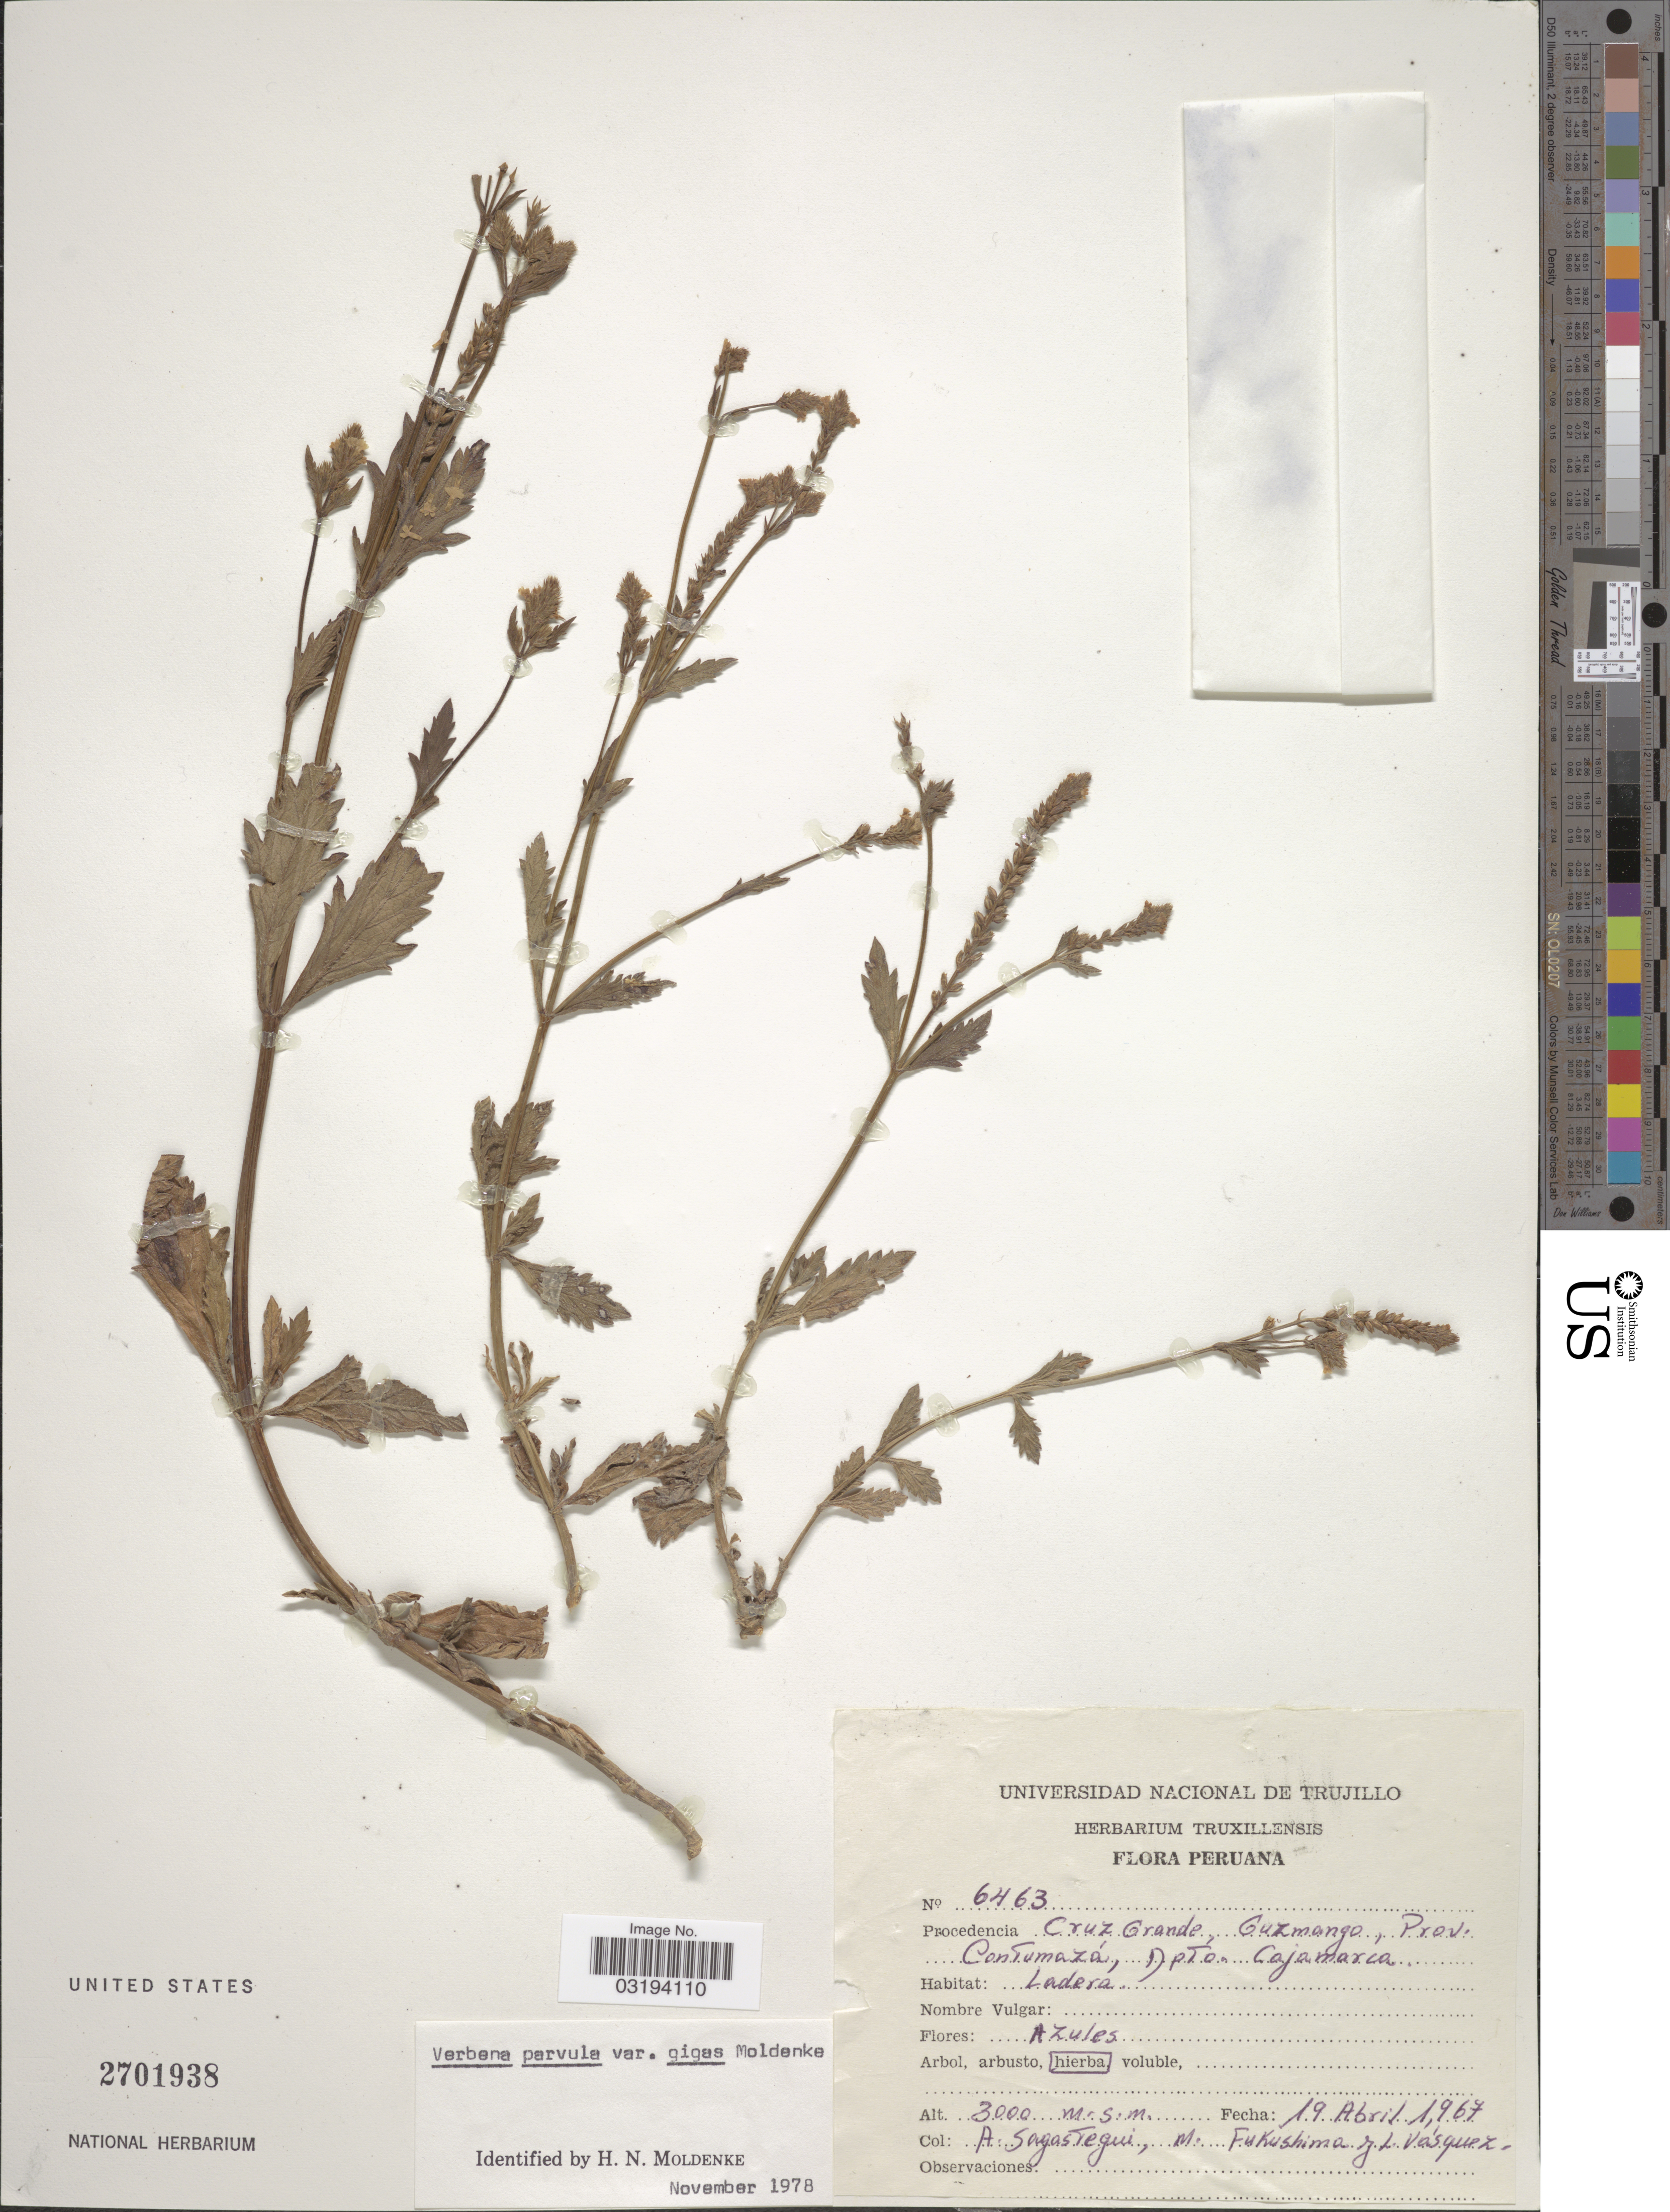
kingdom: Plantae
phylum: Tracheophyta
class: Magnoliopsida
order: Lamiales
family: Verbenaceae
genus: Verbena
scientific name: Verbena parvula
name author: Hayek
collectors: A. Sagastegui, M. Fukushima & L. Vasquez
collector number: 6463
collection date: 1967-04-19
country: Peru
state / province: Cajamarca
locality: Procedencia Cruz Grande, Guzmango, Prov. Contumazá, Dpto. Cajamarca.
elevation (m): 3000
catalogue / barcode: US 2701938